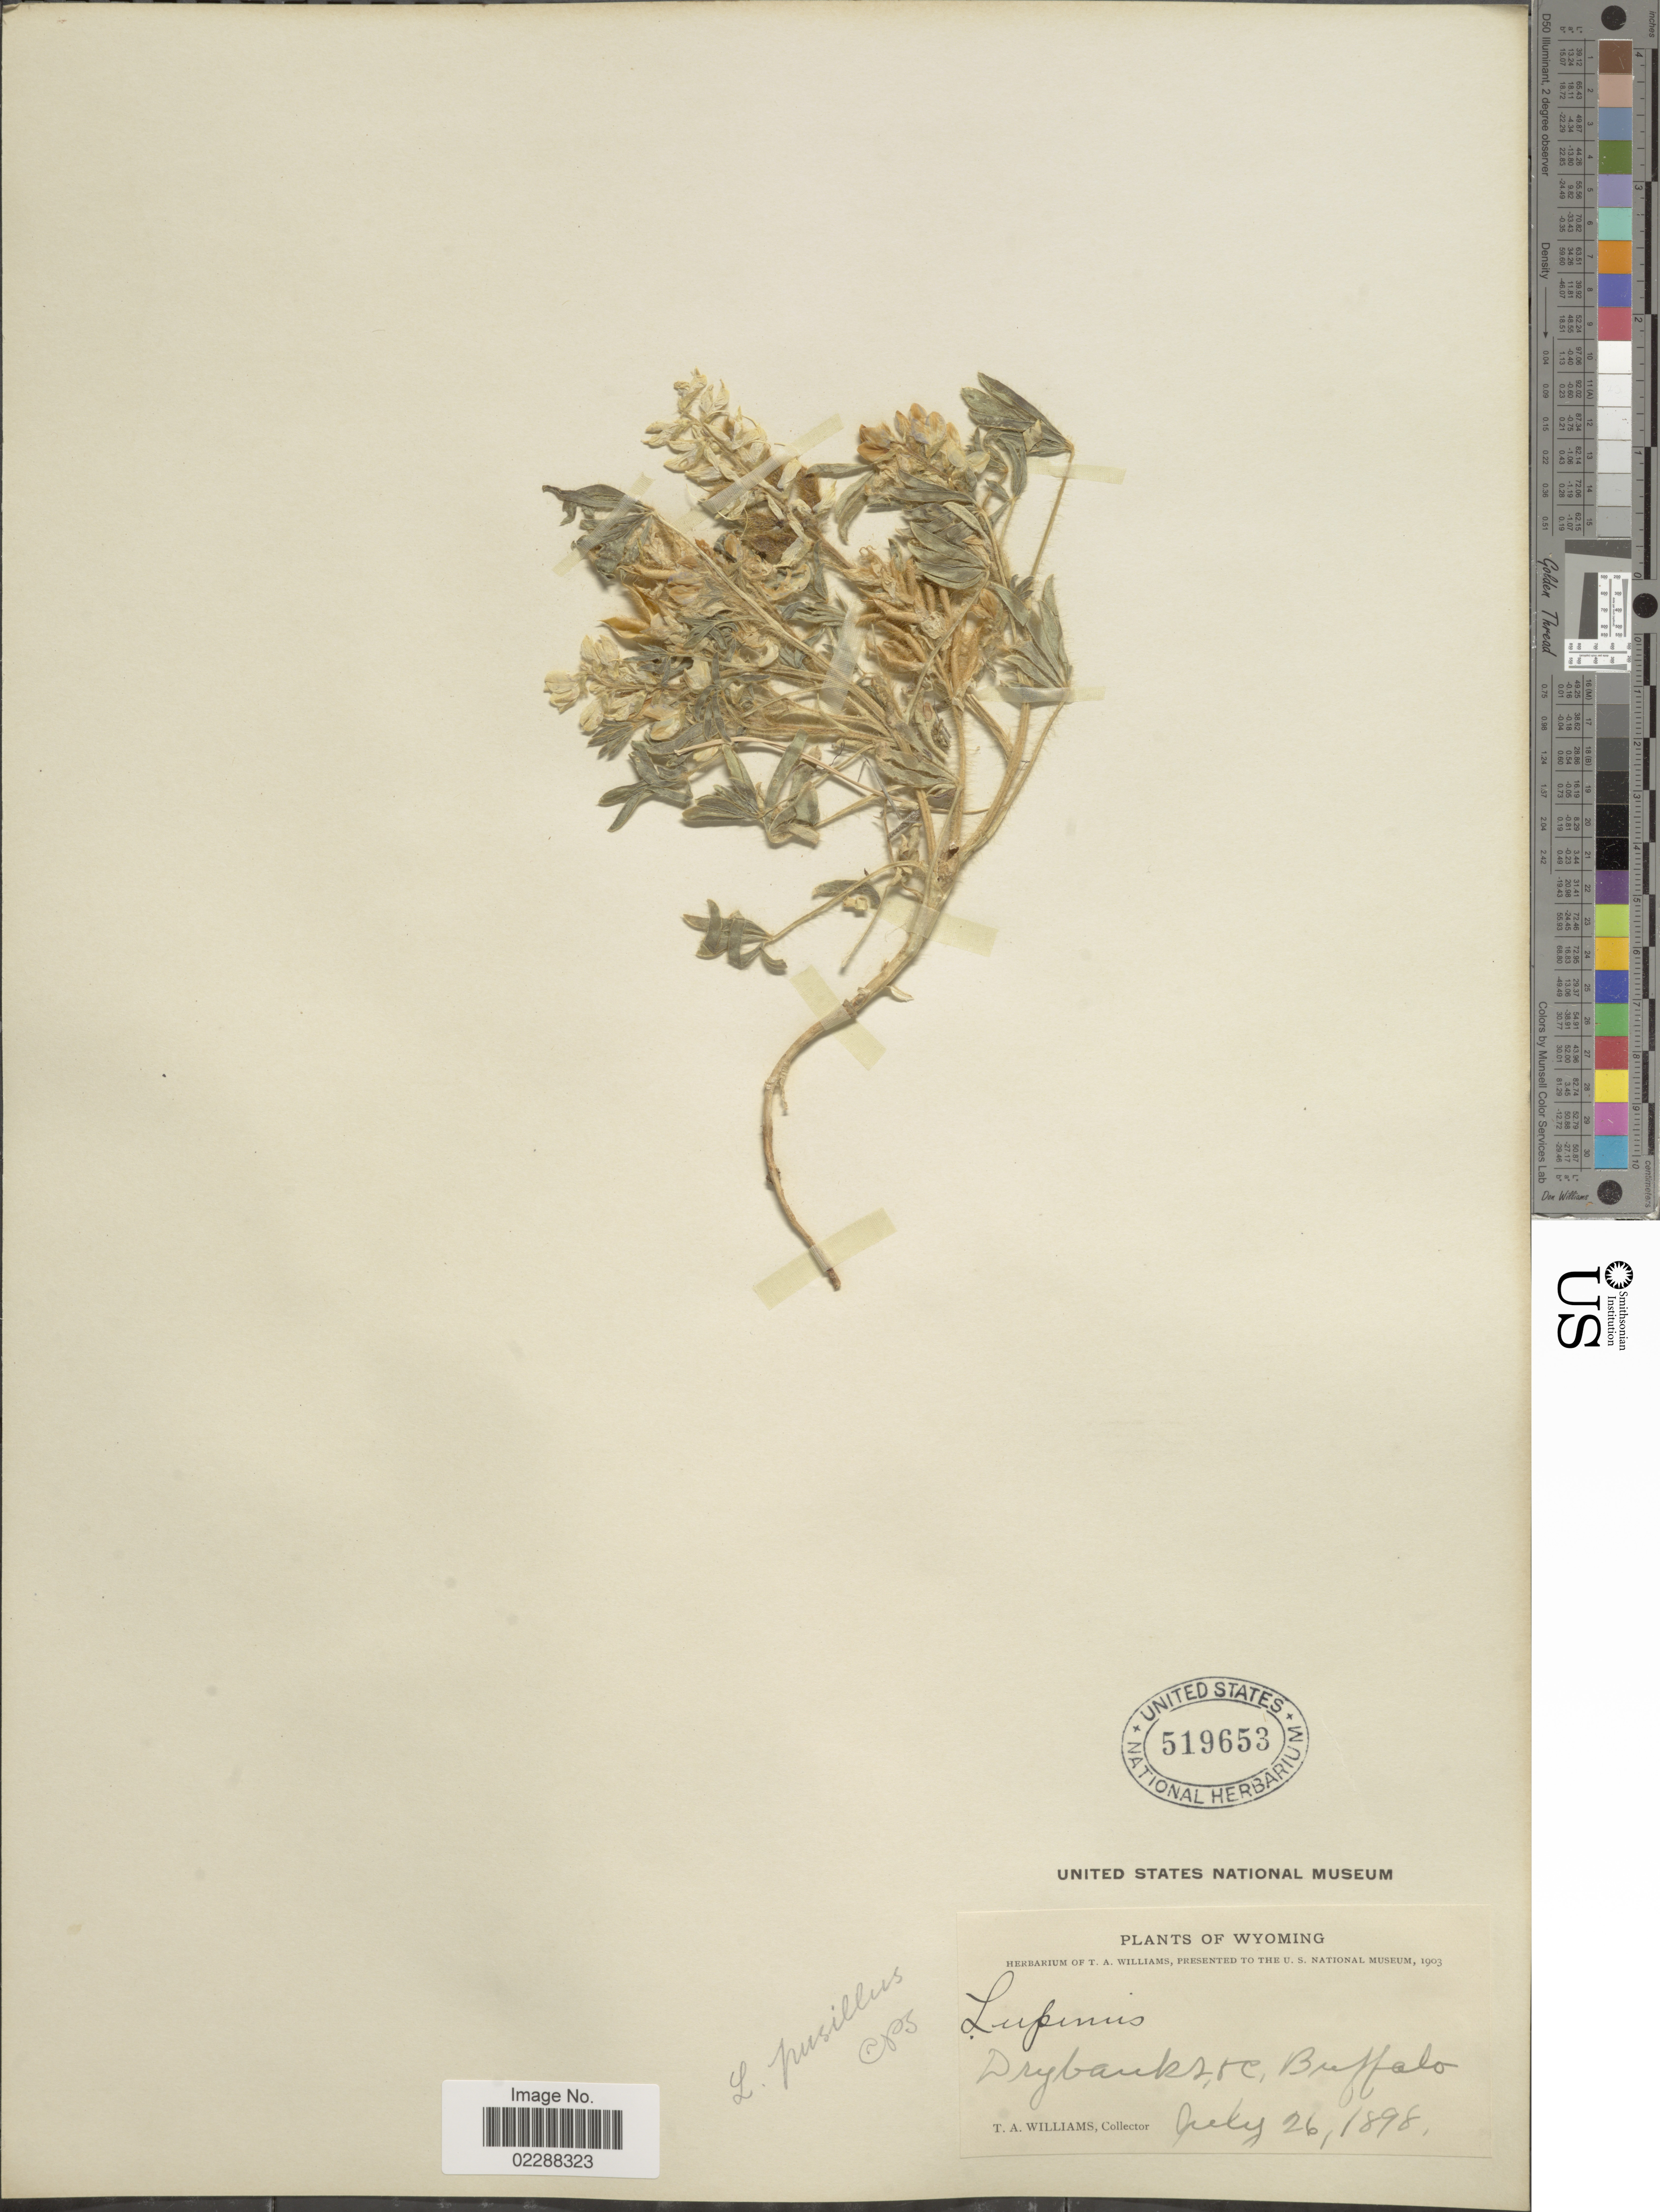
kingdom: Plantae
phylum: Tracheophyta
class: Magnoliopsida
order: Fabales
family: Fabaceae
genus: Lupinus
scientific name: Lupinus sp.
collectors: T. A. Williams (herbarium)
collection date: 1898-07-26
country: United States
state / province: Wyoming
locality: Dry banks and buffalo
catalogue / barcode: US 519653